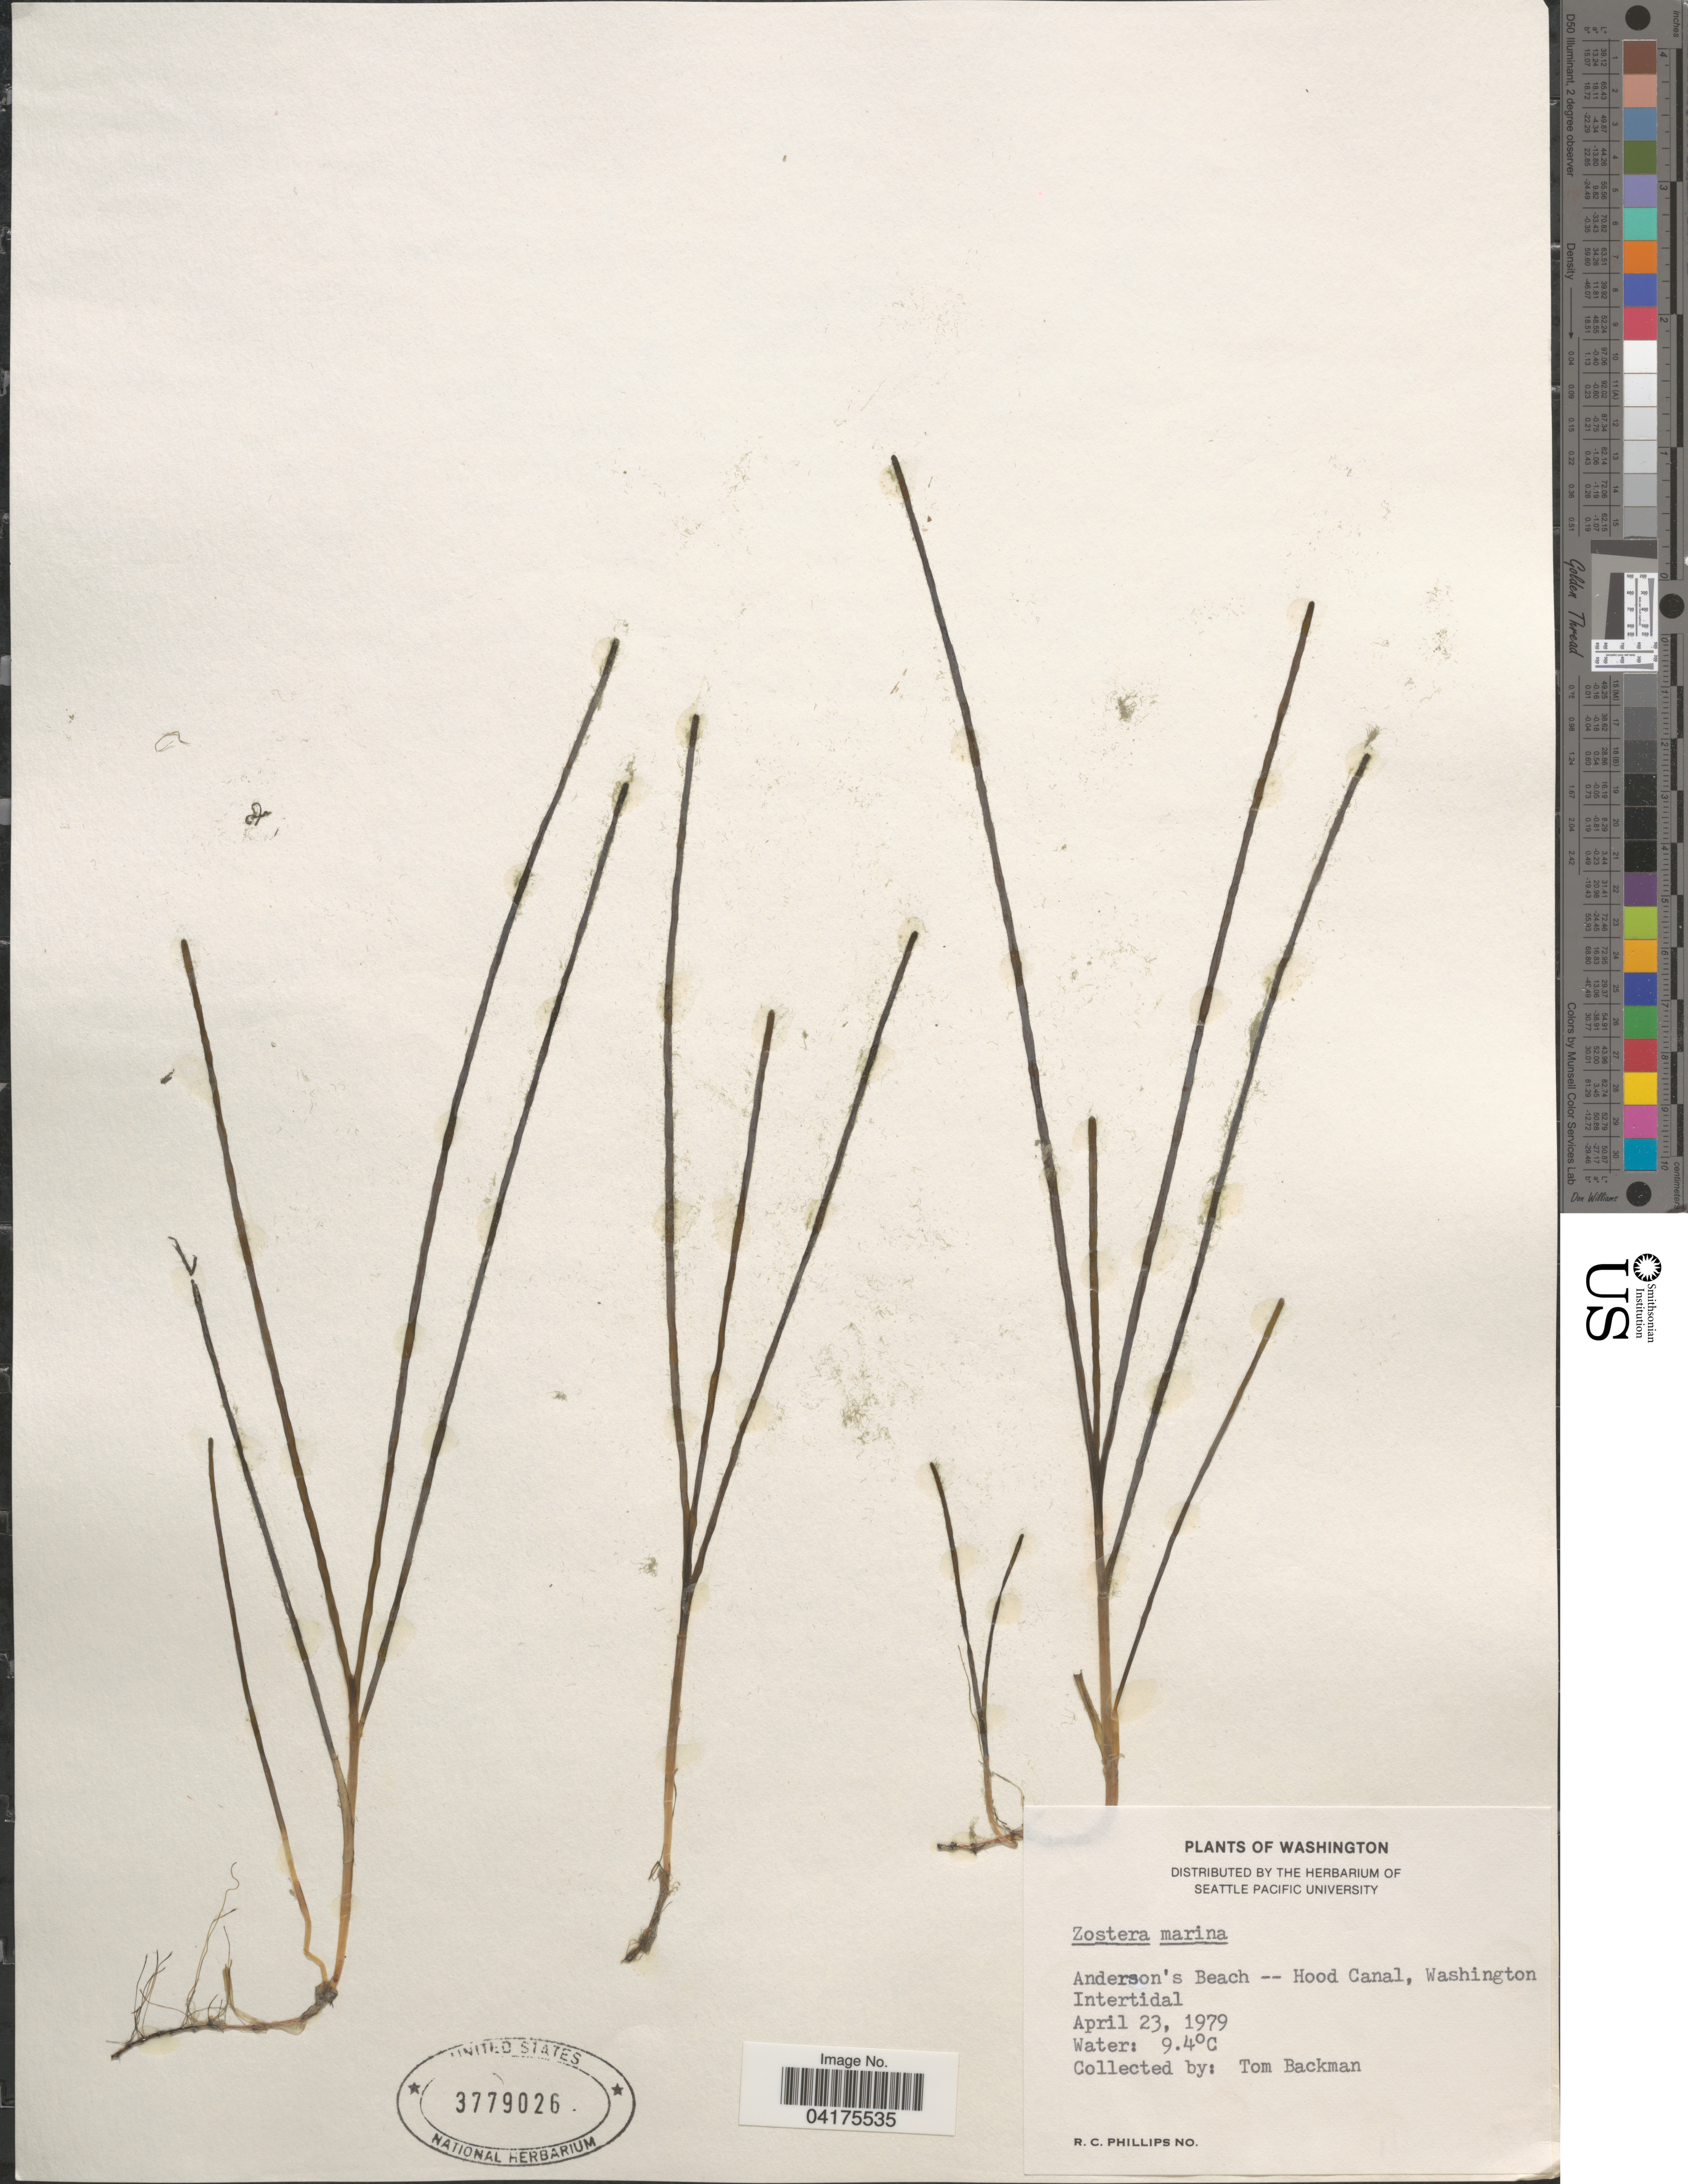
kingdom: Plantae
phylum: Tracheophyta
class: Liliopsida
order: Alismatales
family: Zosteraceae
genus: Zostera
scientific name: Zostera marina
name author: L.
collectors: T. Backman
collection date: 1979-04-23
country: United States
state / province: Washington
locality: Anderson's Beach -- Hood Canal.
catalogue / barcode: US 3779026